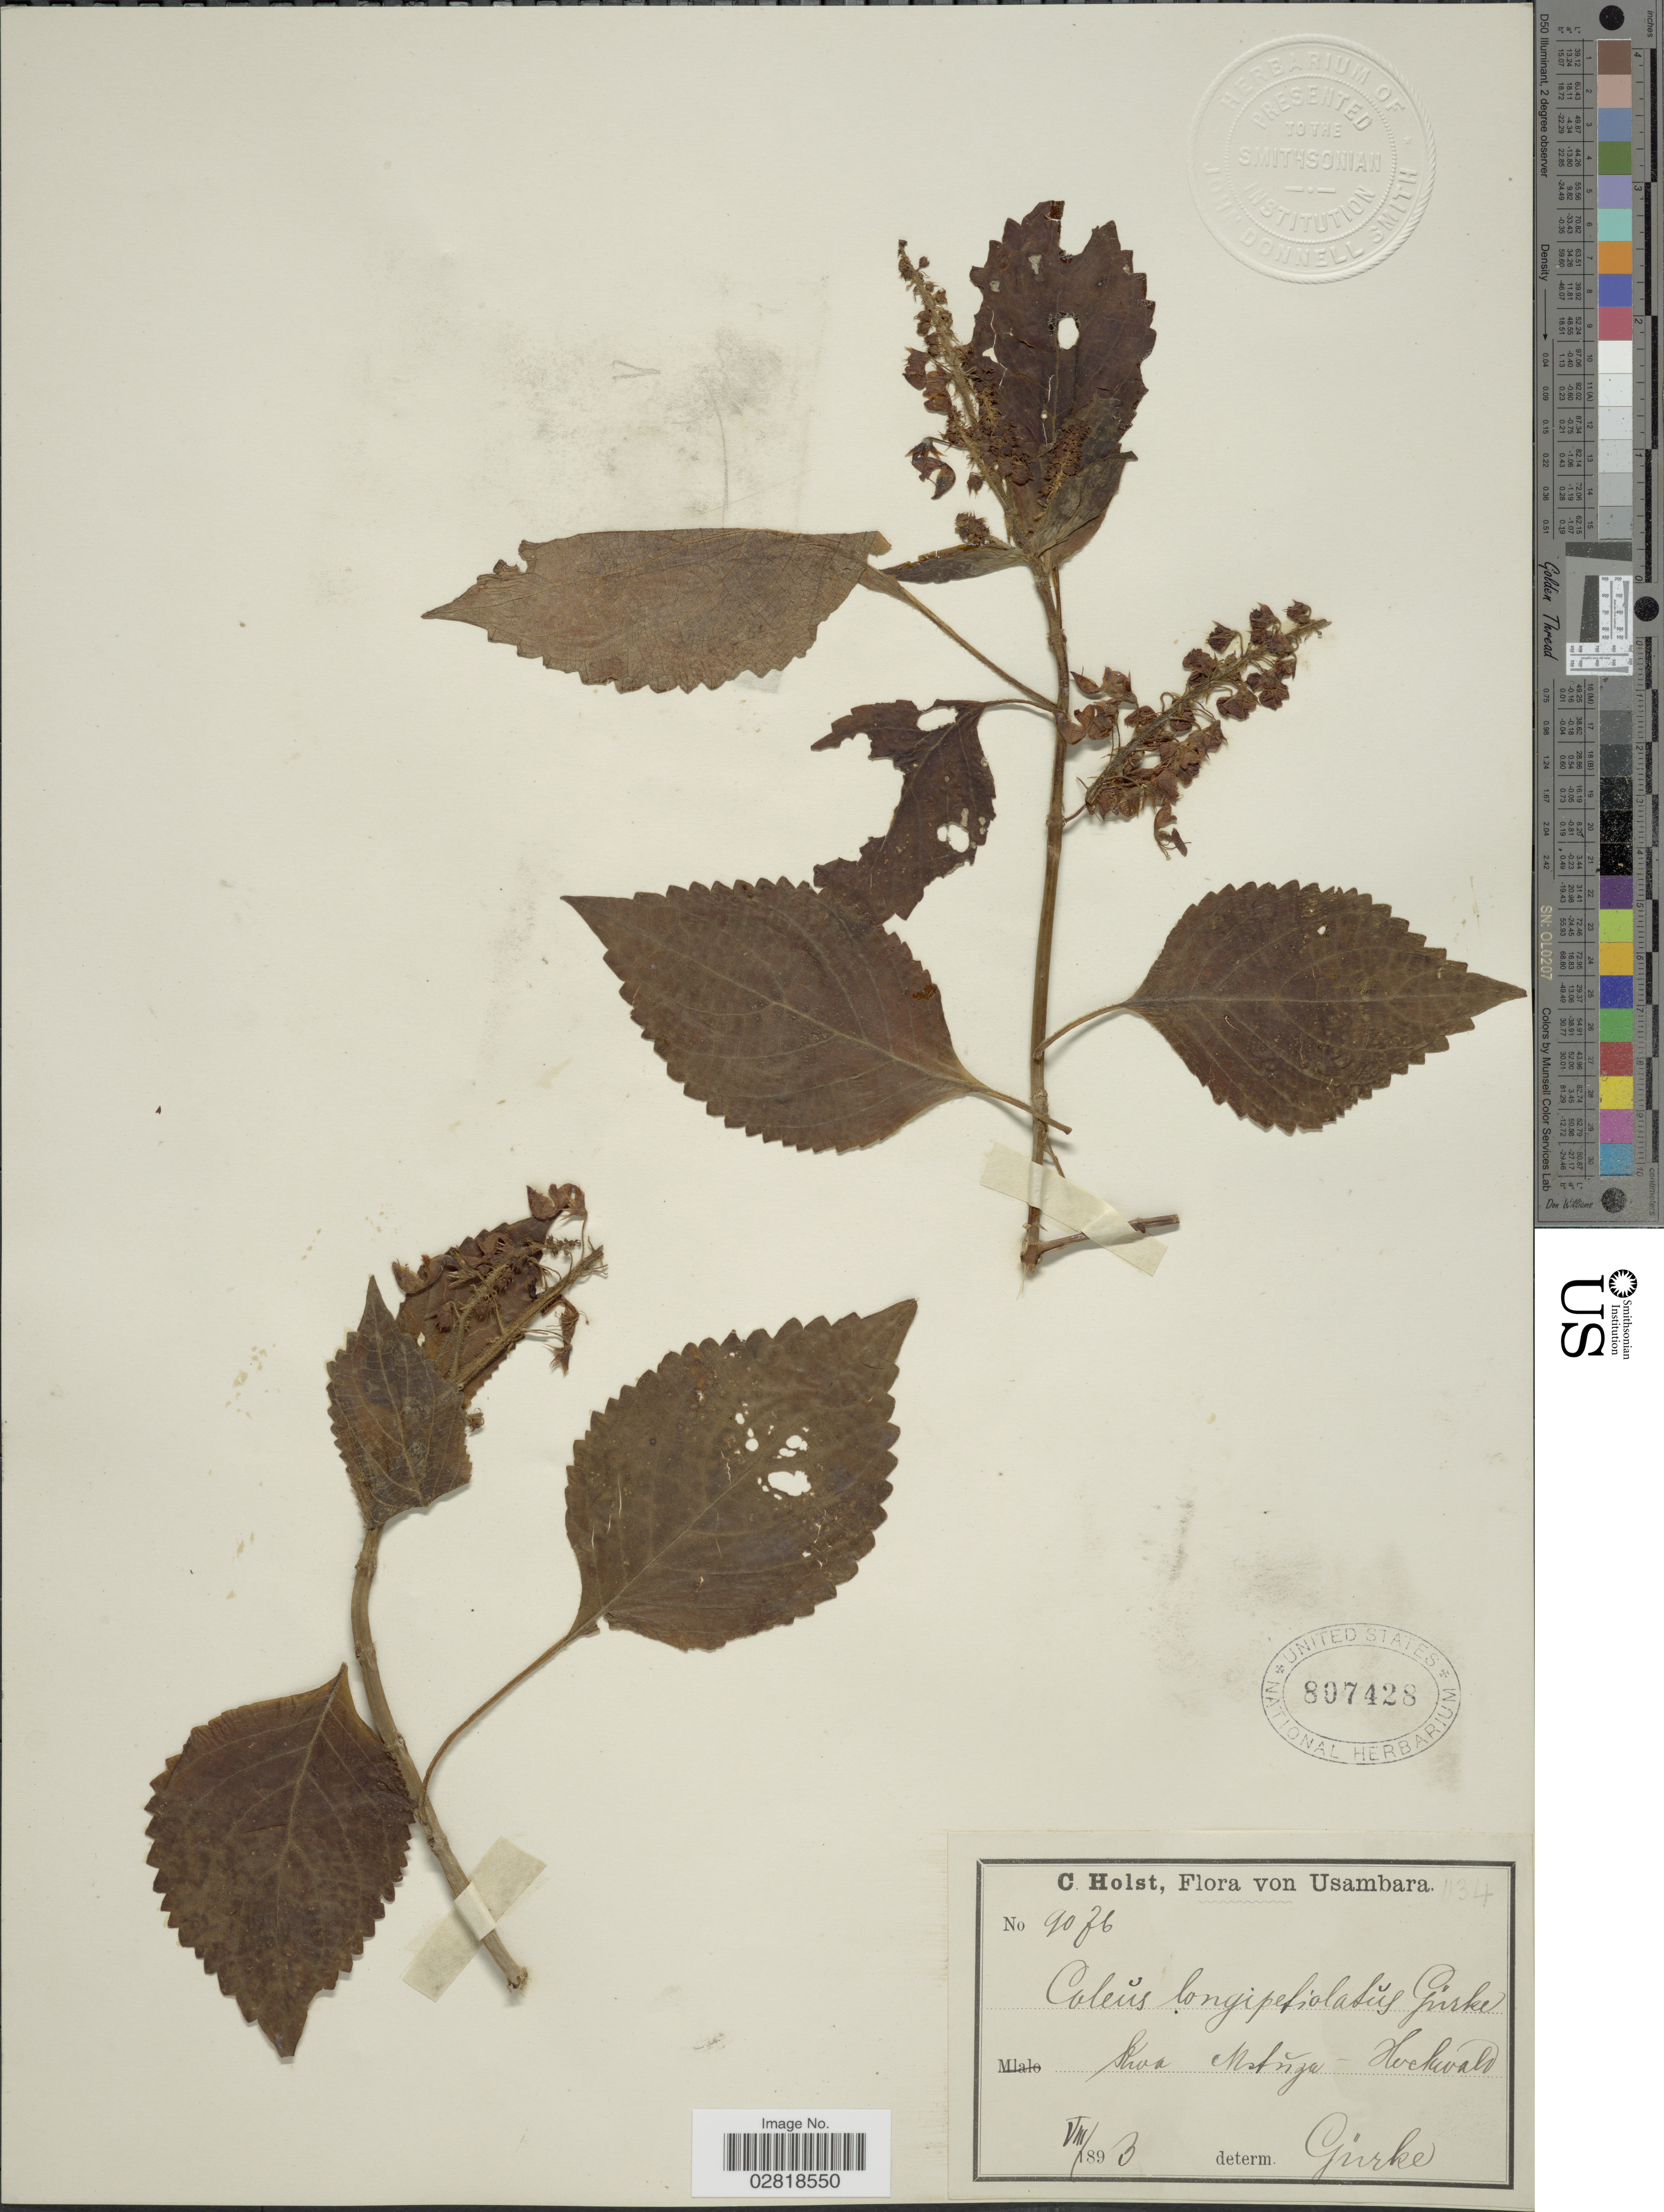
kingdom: Plantae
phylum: Tracheophyta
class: Magnoliopsida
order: Lamiales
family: Lamiaceae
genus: Plectranthus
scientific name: Plectranthus longipetiolatus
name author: Hedge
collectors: C. H. Holst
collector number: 9076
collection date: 1893-08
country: Tanzania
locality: Usambara. Kwa Mstuza - Hochwald.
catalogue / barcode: US 807428